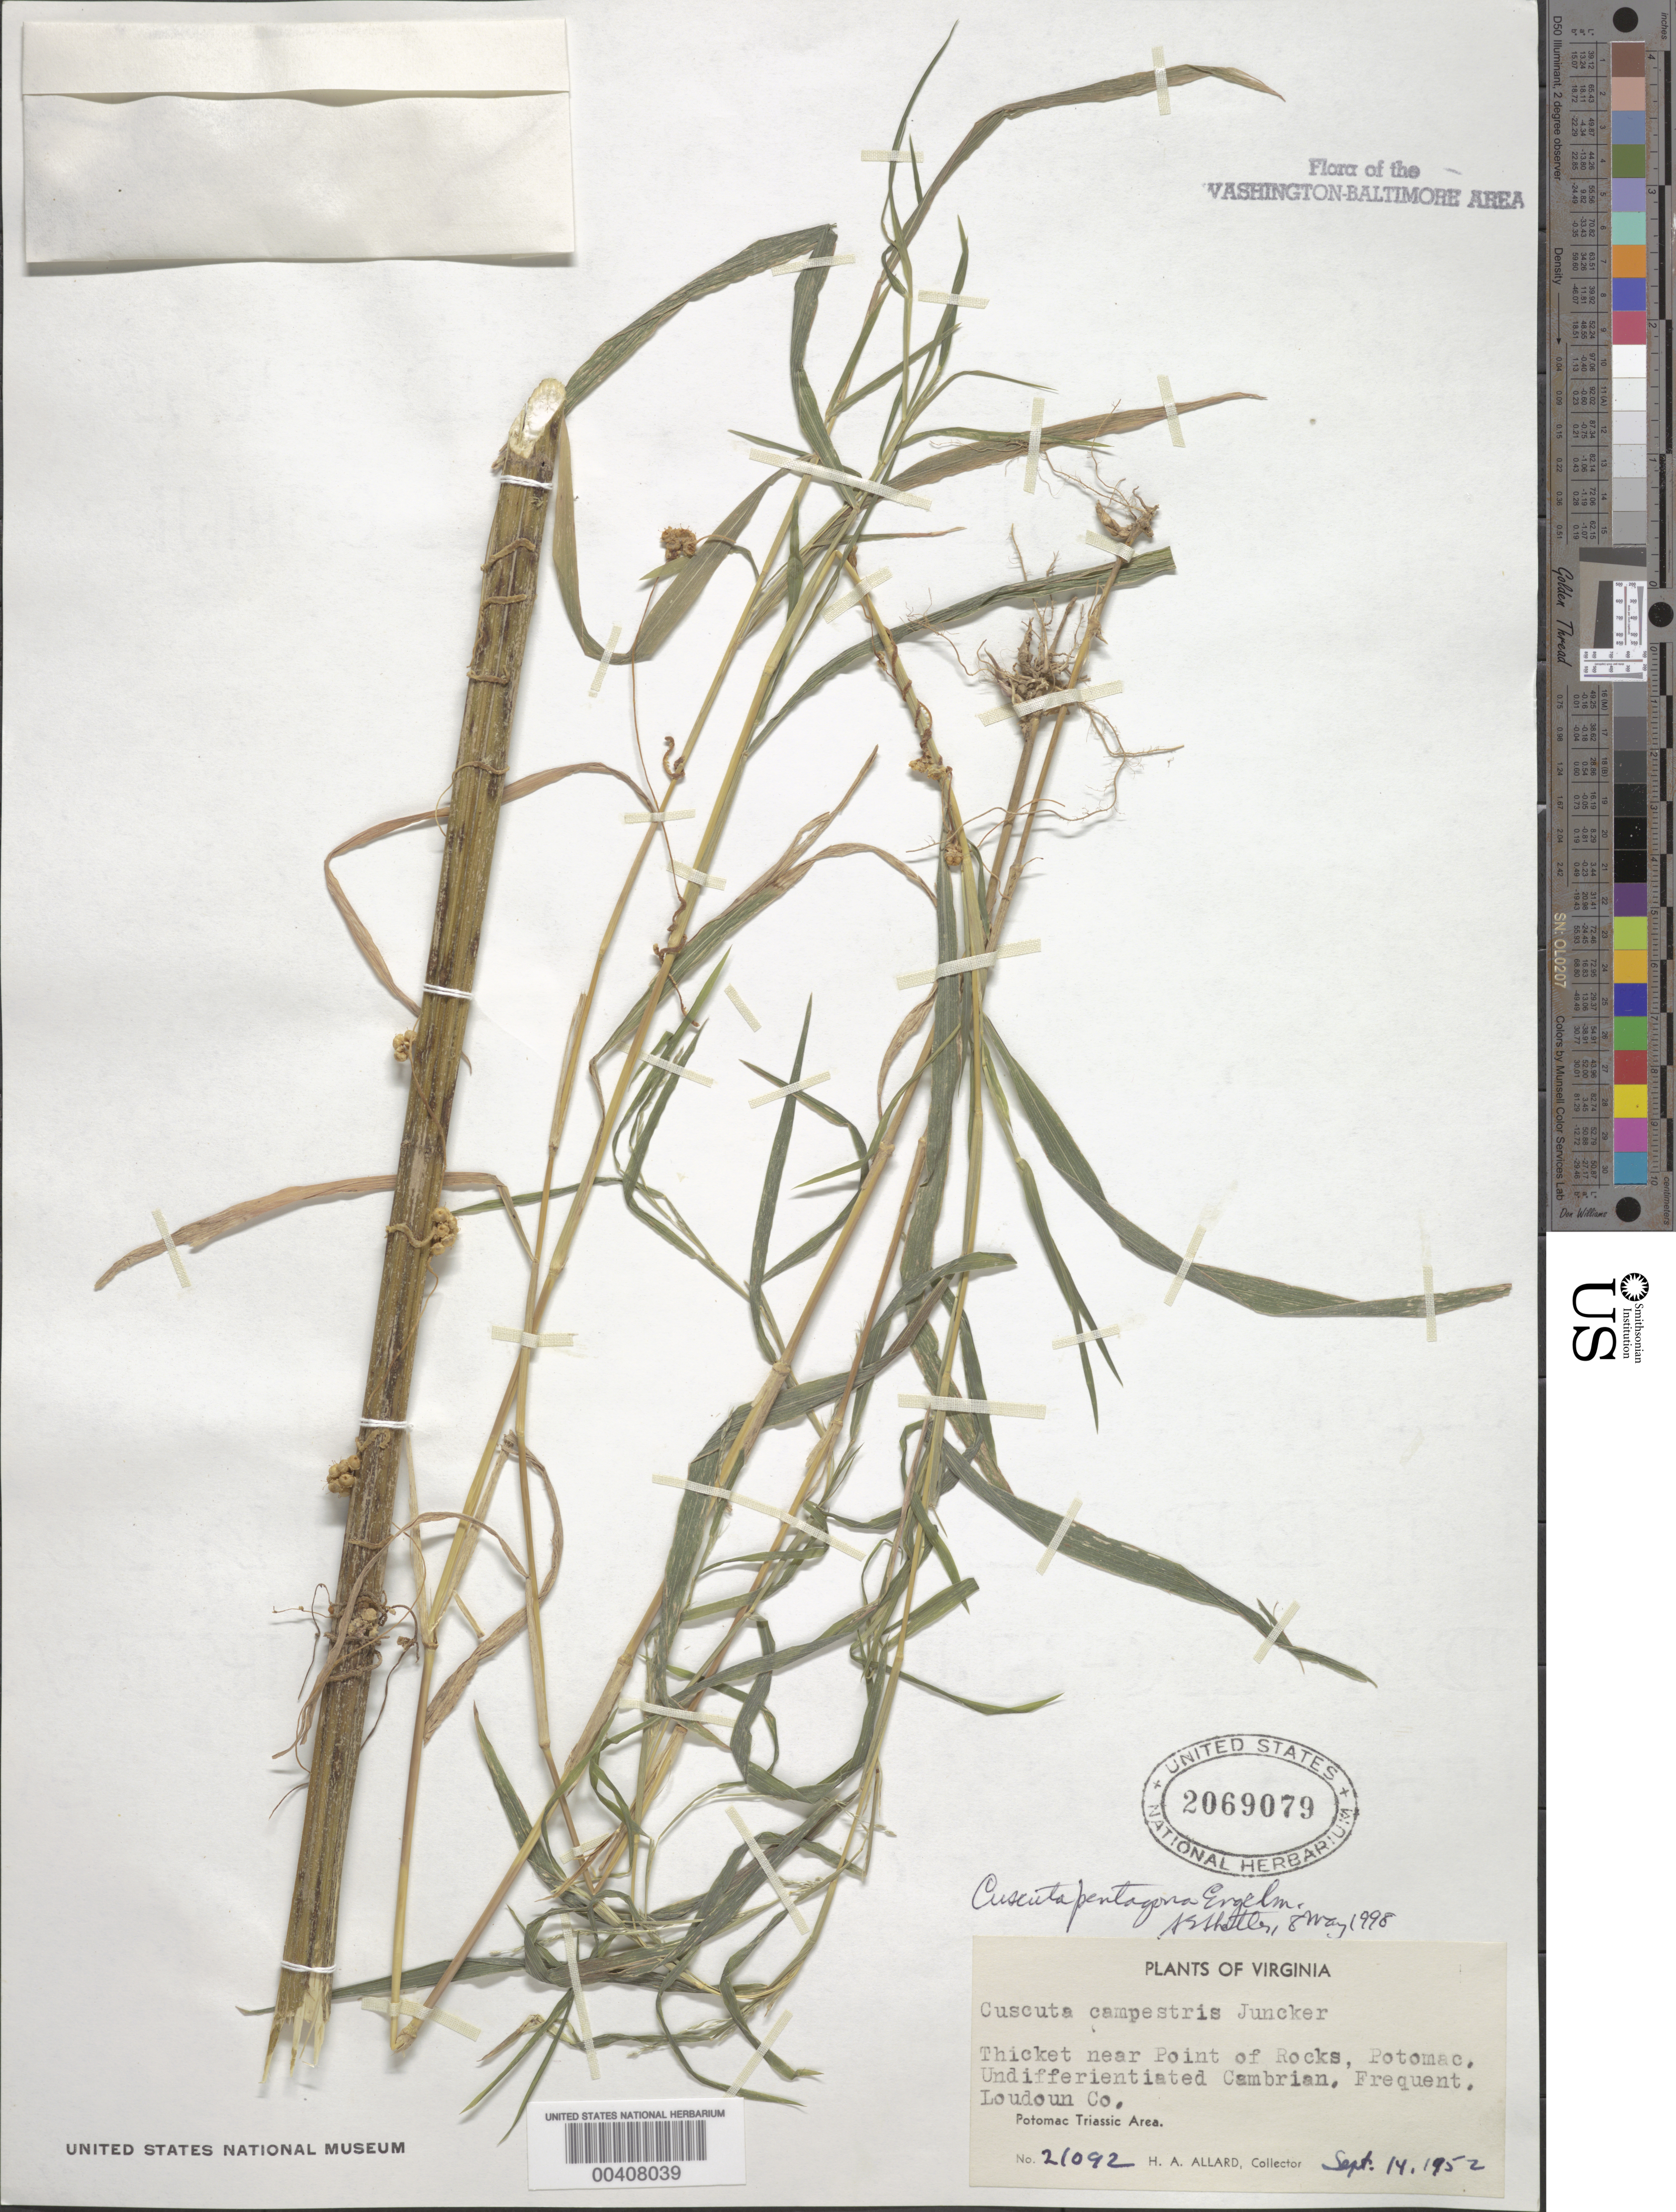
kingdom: Plantae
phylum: Tracheophyta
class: Magnoliopsida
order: Solanales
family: Convolvulaceae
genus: Cuscuta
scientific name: Cuscuta pentagona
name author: Engelm.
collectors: H. A. Allard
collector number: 21092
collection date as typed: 14 Sep 1952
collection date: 1952-09-14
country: United States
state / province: Virginia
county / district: Loudoun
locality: Near Point of Rocks, Potomac, Potomac Triassic Area C. & O. Canal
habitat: Thicket, undifferentiated cambrian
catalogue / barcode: US 2069079